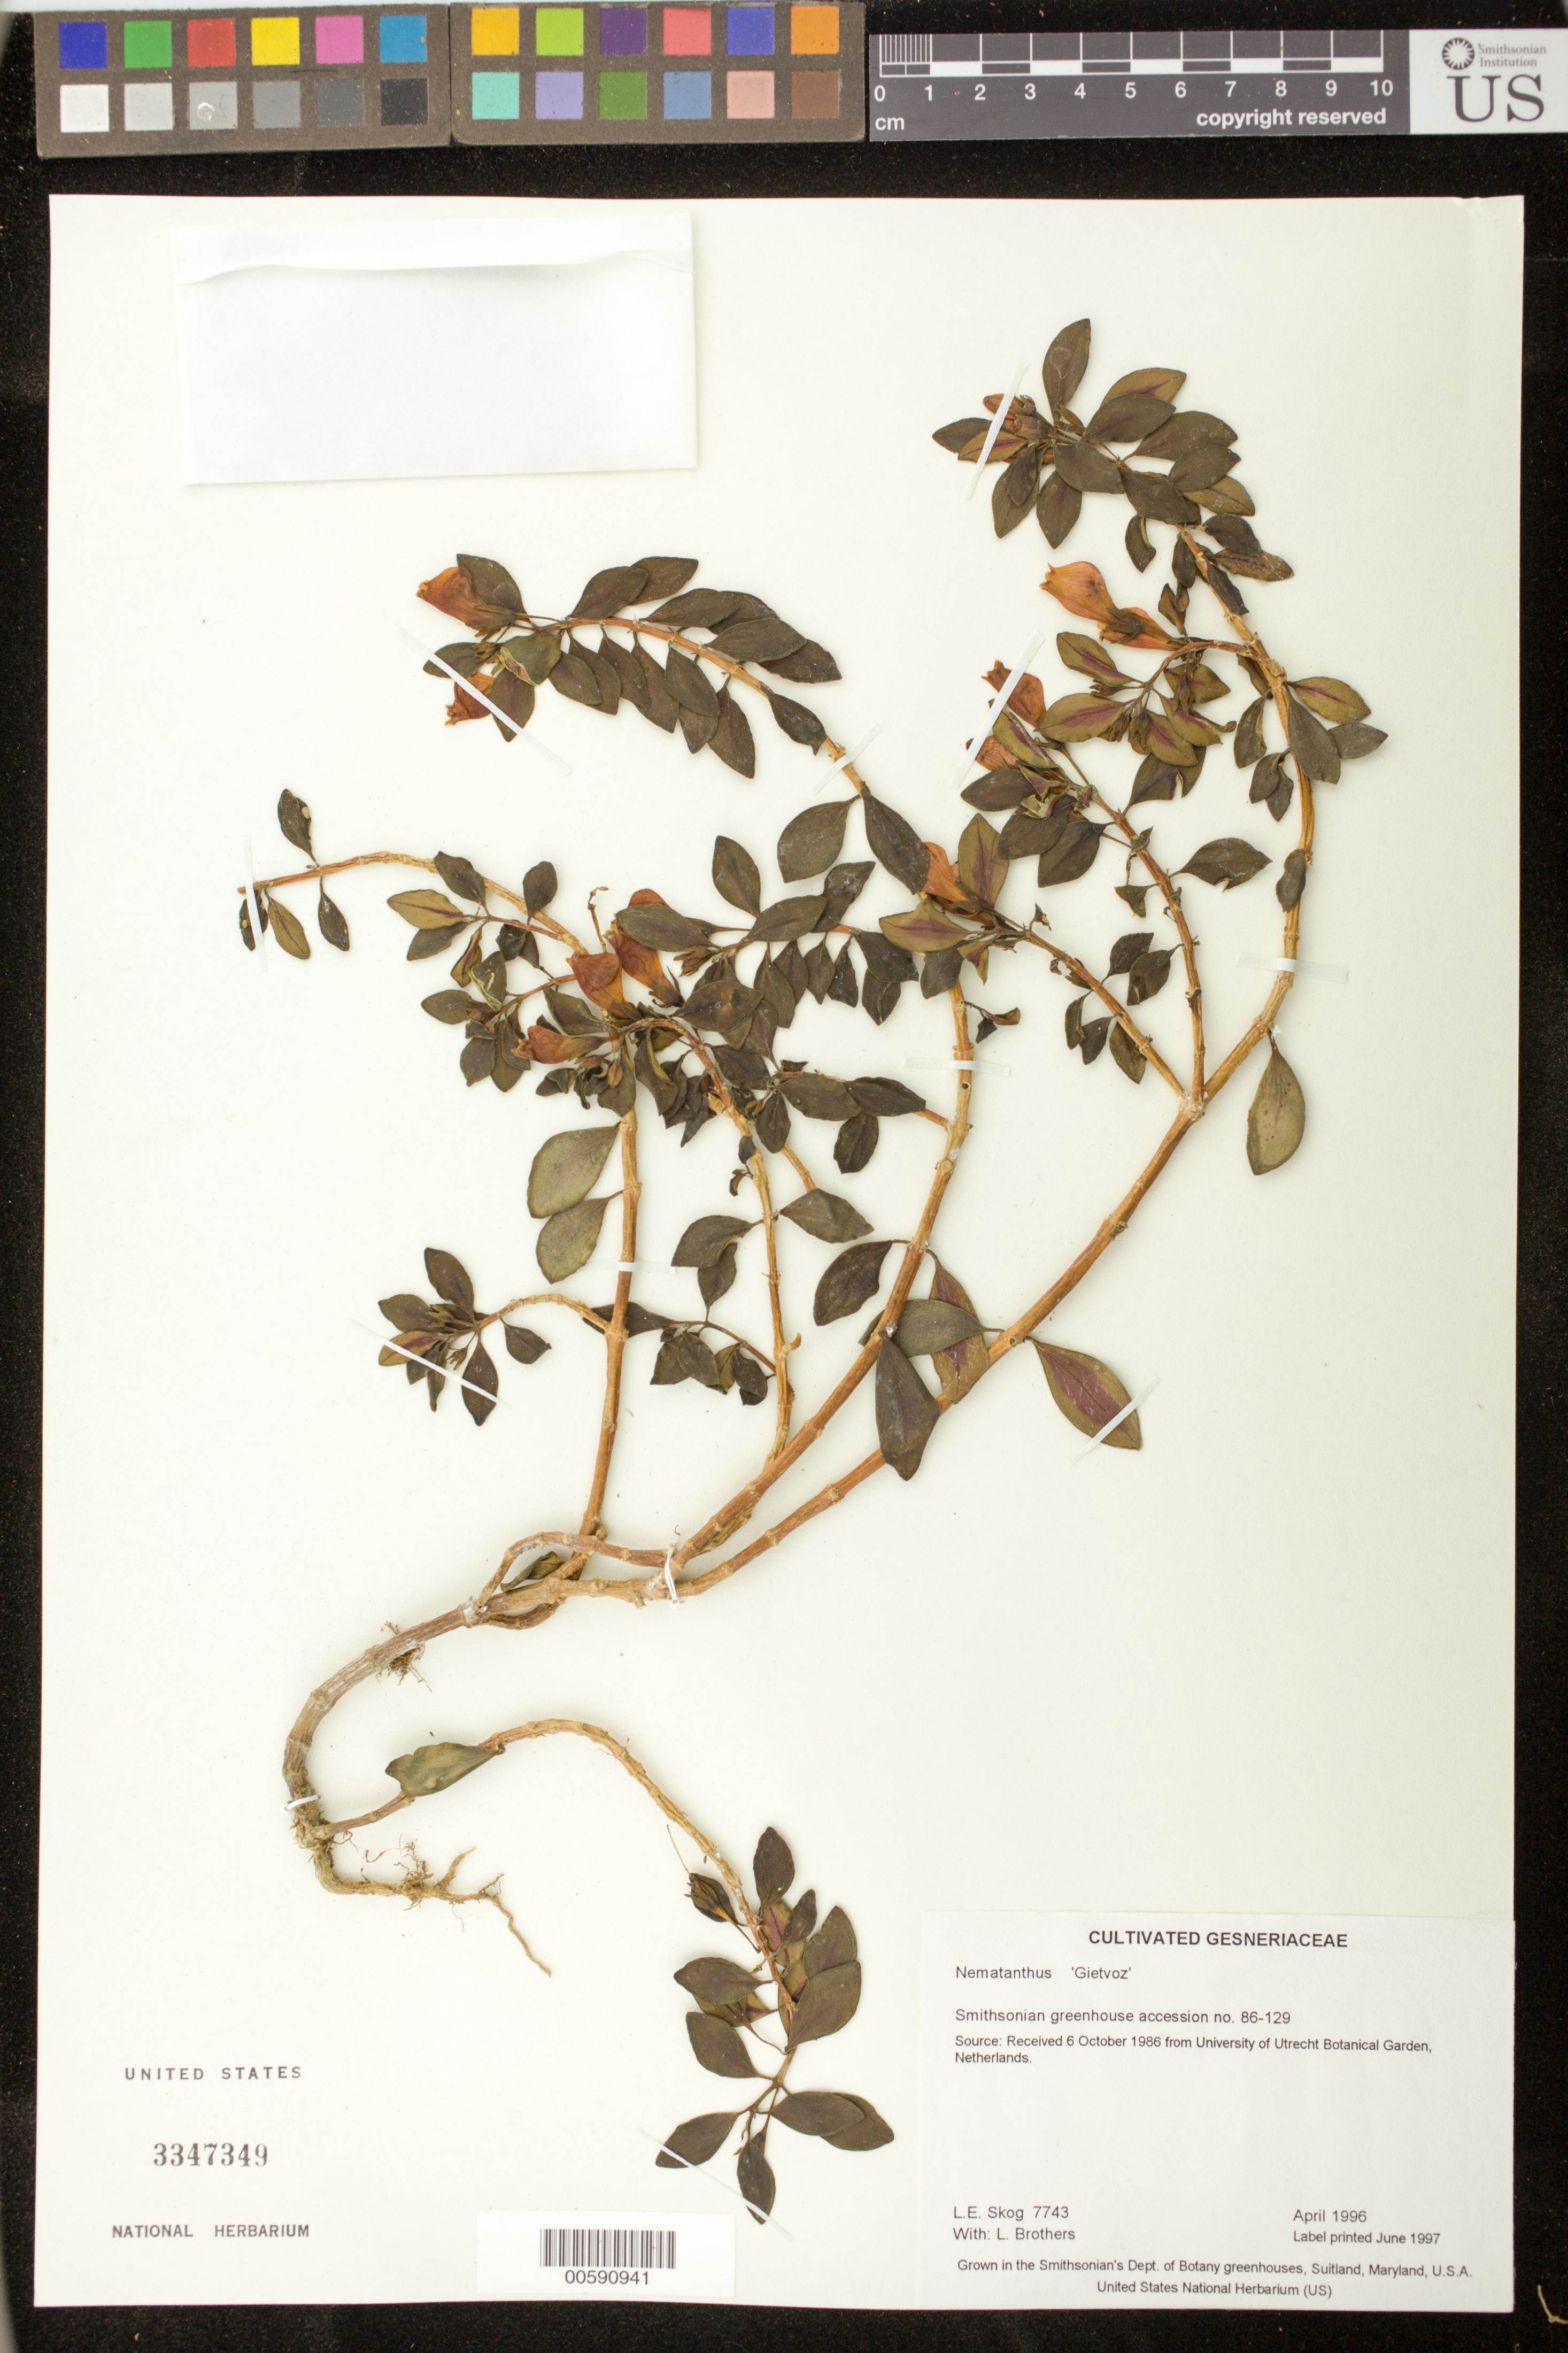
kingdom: Plantae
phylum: Tracheophyta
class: Magnoliopsida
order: Lamiales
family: Gesneriaceae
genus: Nematanthus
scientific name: Nematanthus 'Gietvoz'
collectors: L. E. Skog & L. Brothers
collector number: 7743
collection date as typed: Apr 1996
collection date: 1996-04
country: United States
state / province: Maryland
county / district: Prince George's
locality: Grown in the Smithsonian's Dept. of Botany greenhouses, Suitland, Maryland, U.S.A.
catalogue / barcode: US 3347349